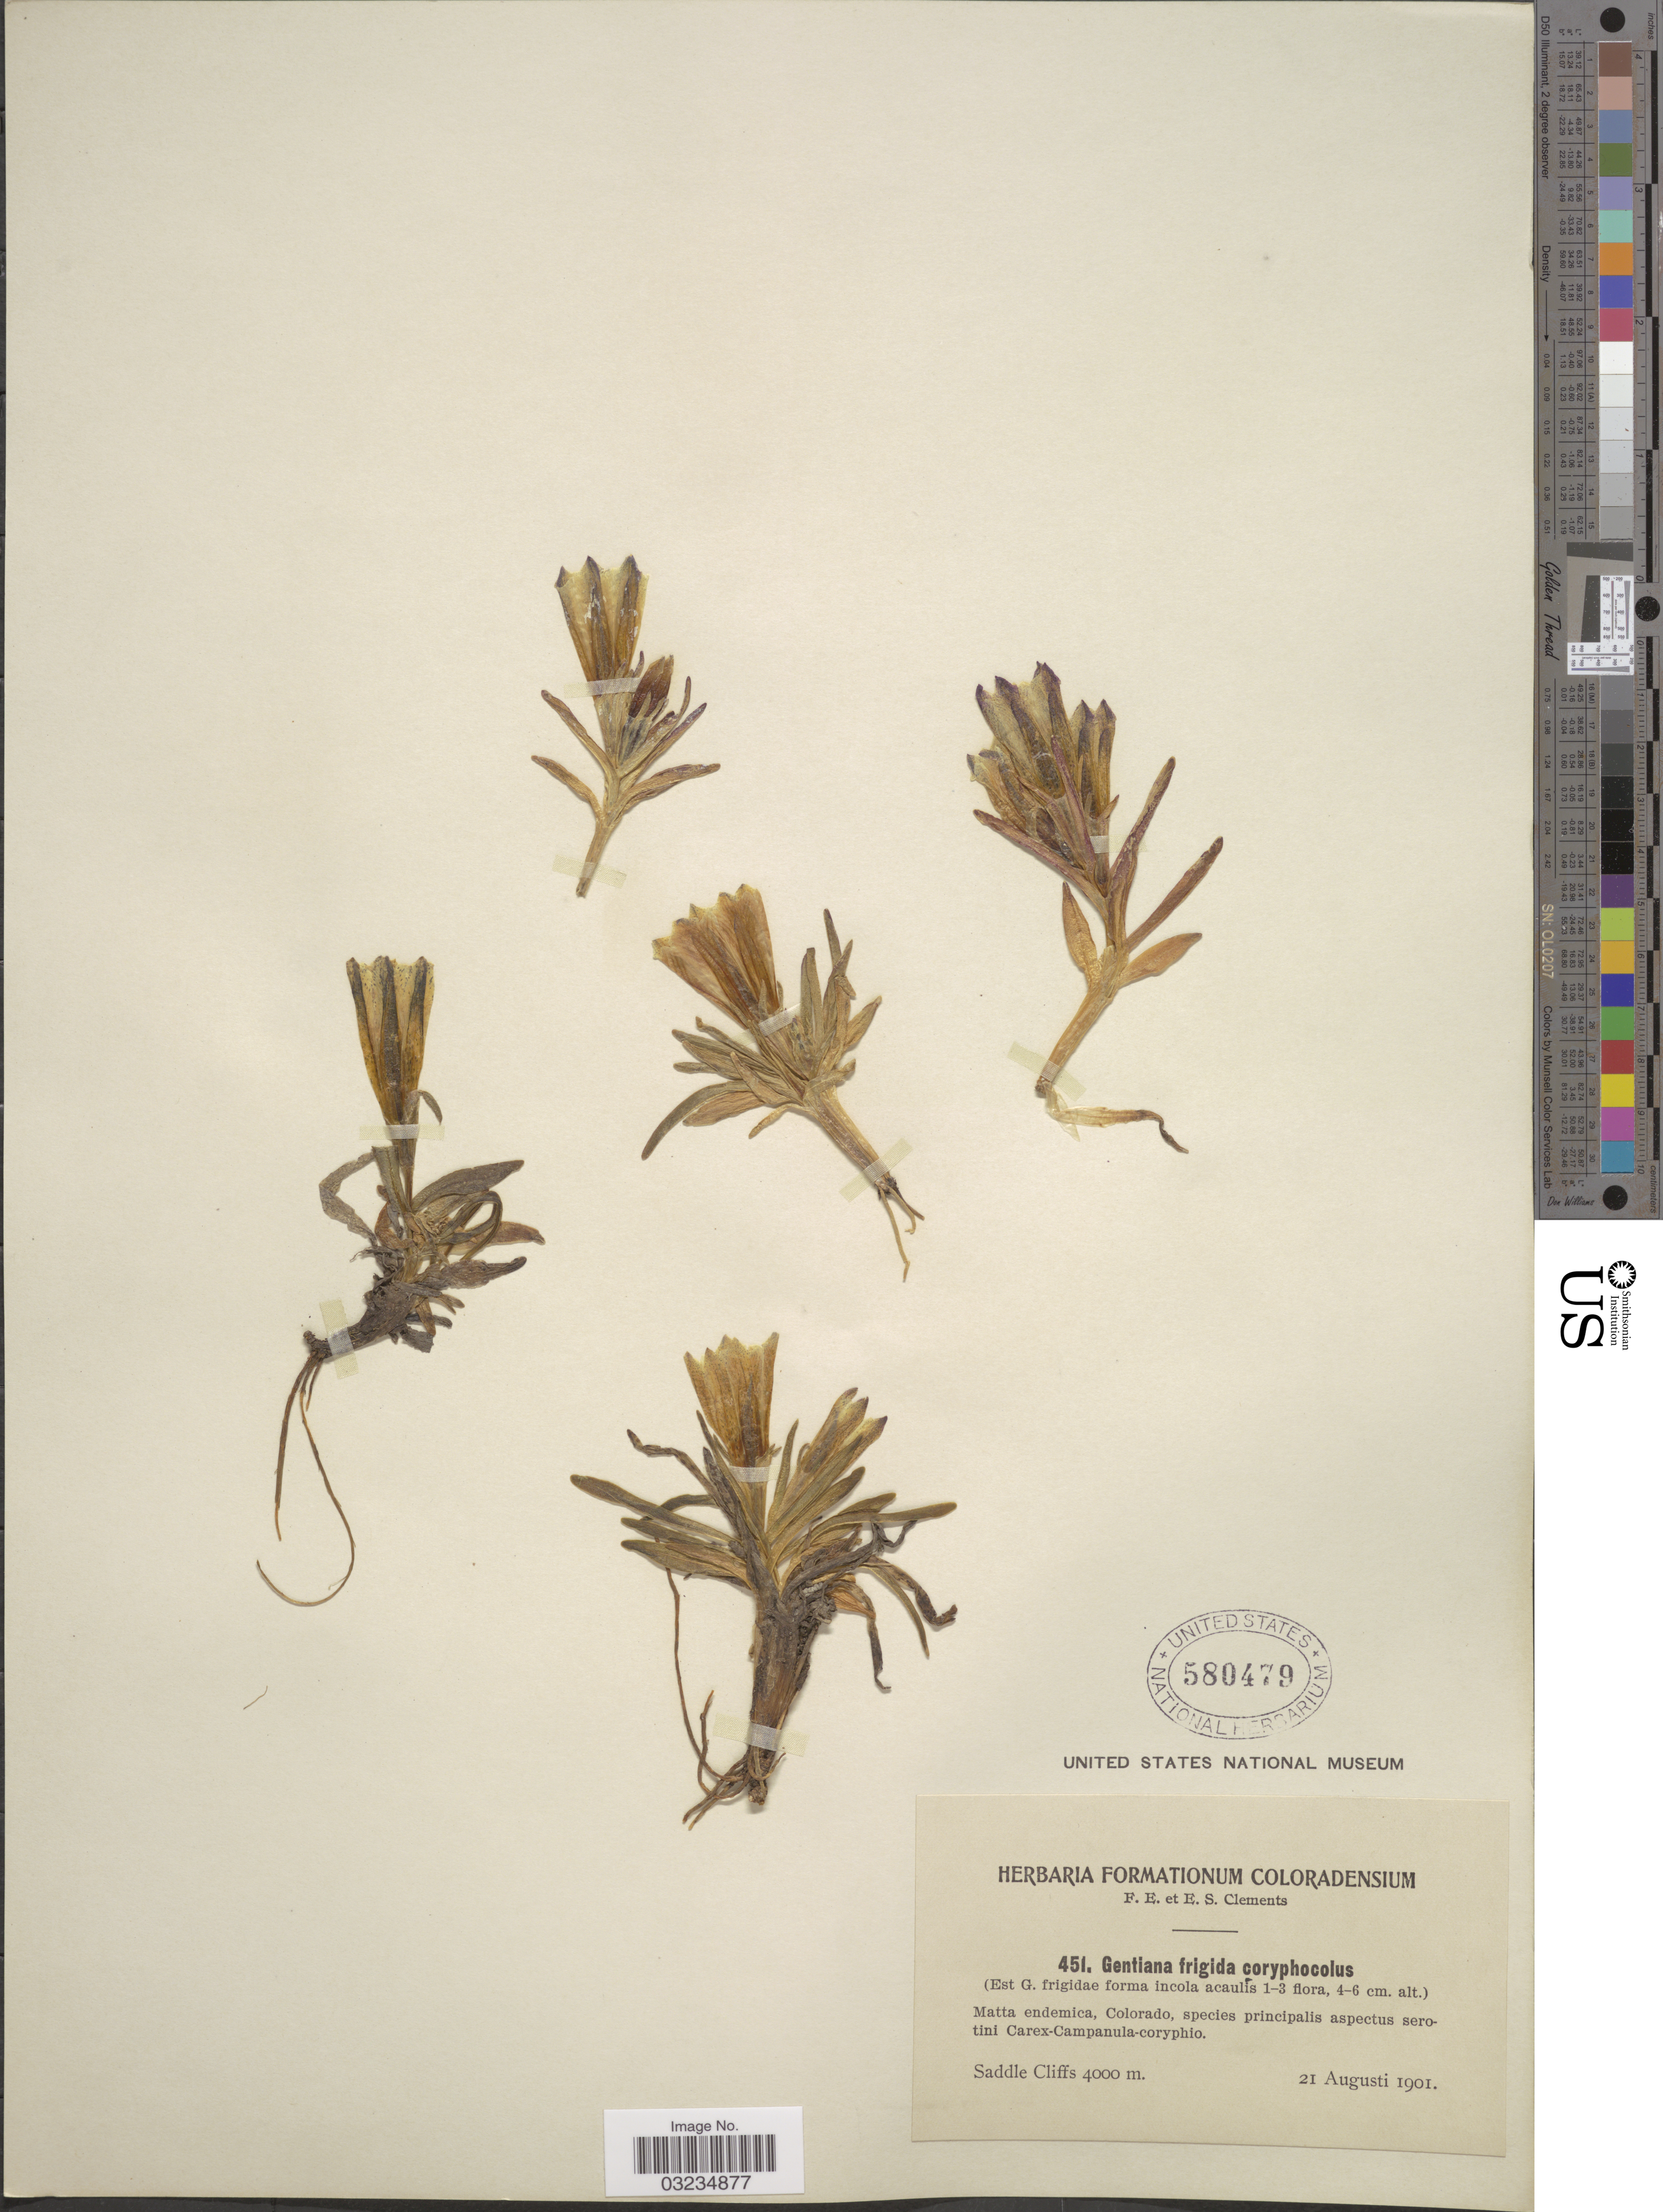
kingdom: Plantae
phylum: Tracheophyta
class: Magnoliopsida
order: Gentianales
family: Gentianaceae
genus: Gentiana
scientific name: Gentiana romanzovii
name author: Ledeb. ex Bunge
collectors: F. E. Clements & E. S. Clements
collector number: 451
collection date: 1901-08-21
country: United States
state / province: Colorado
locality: Saddle Cliffs.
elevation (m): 4000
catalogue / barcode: US 580479